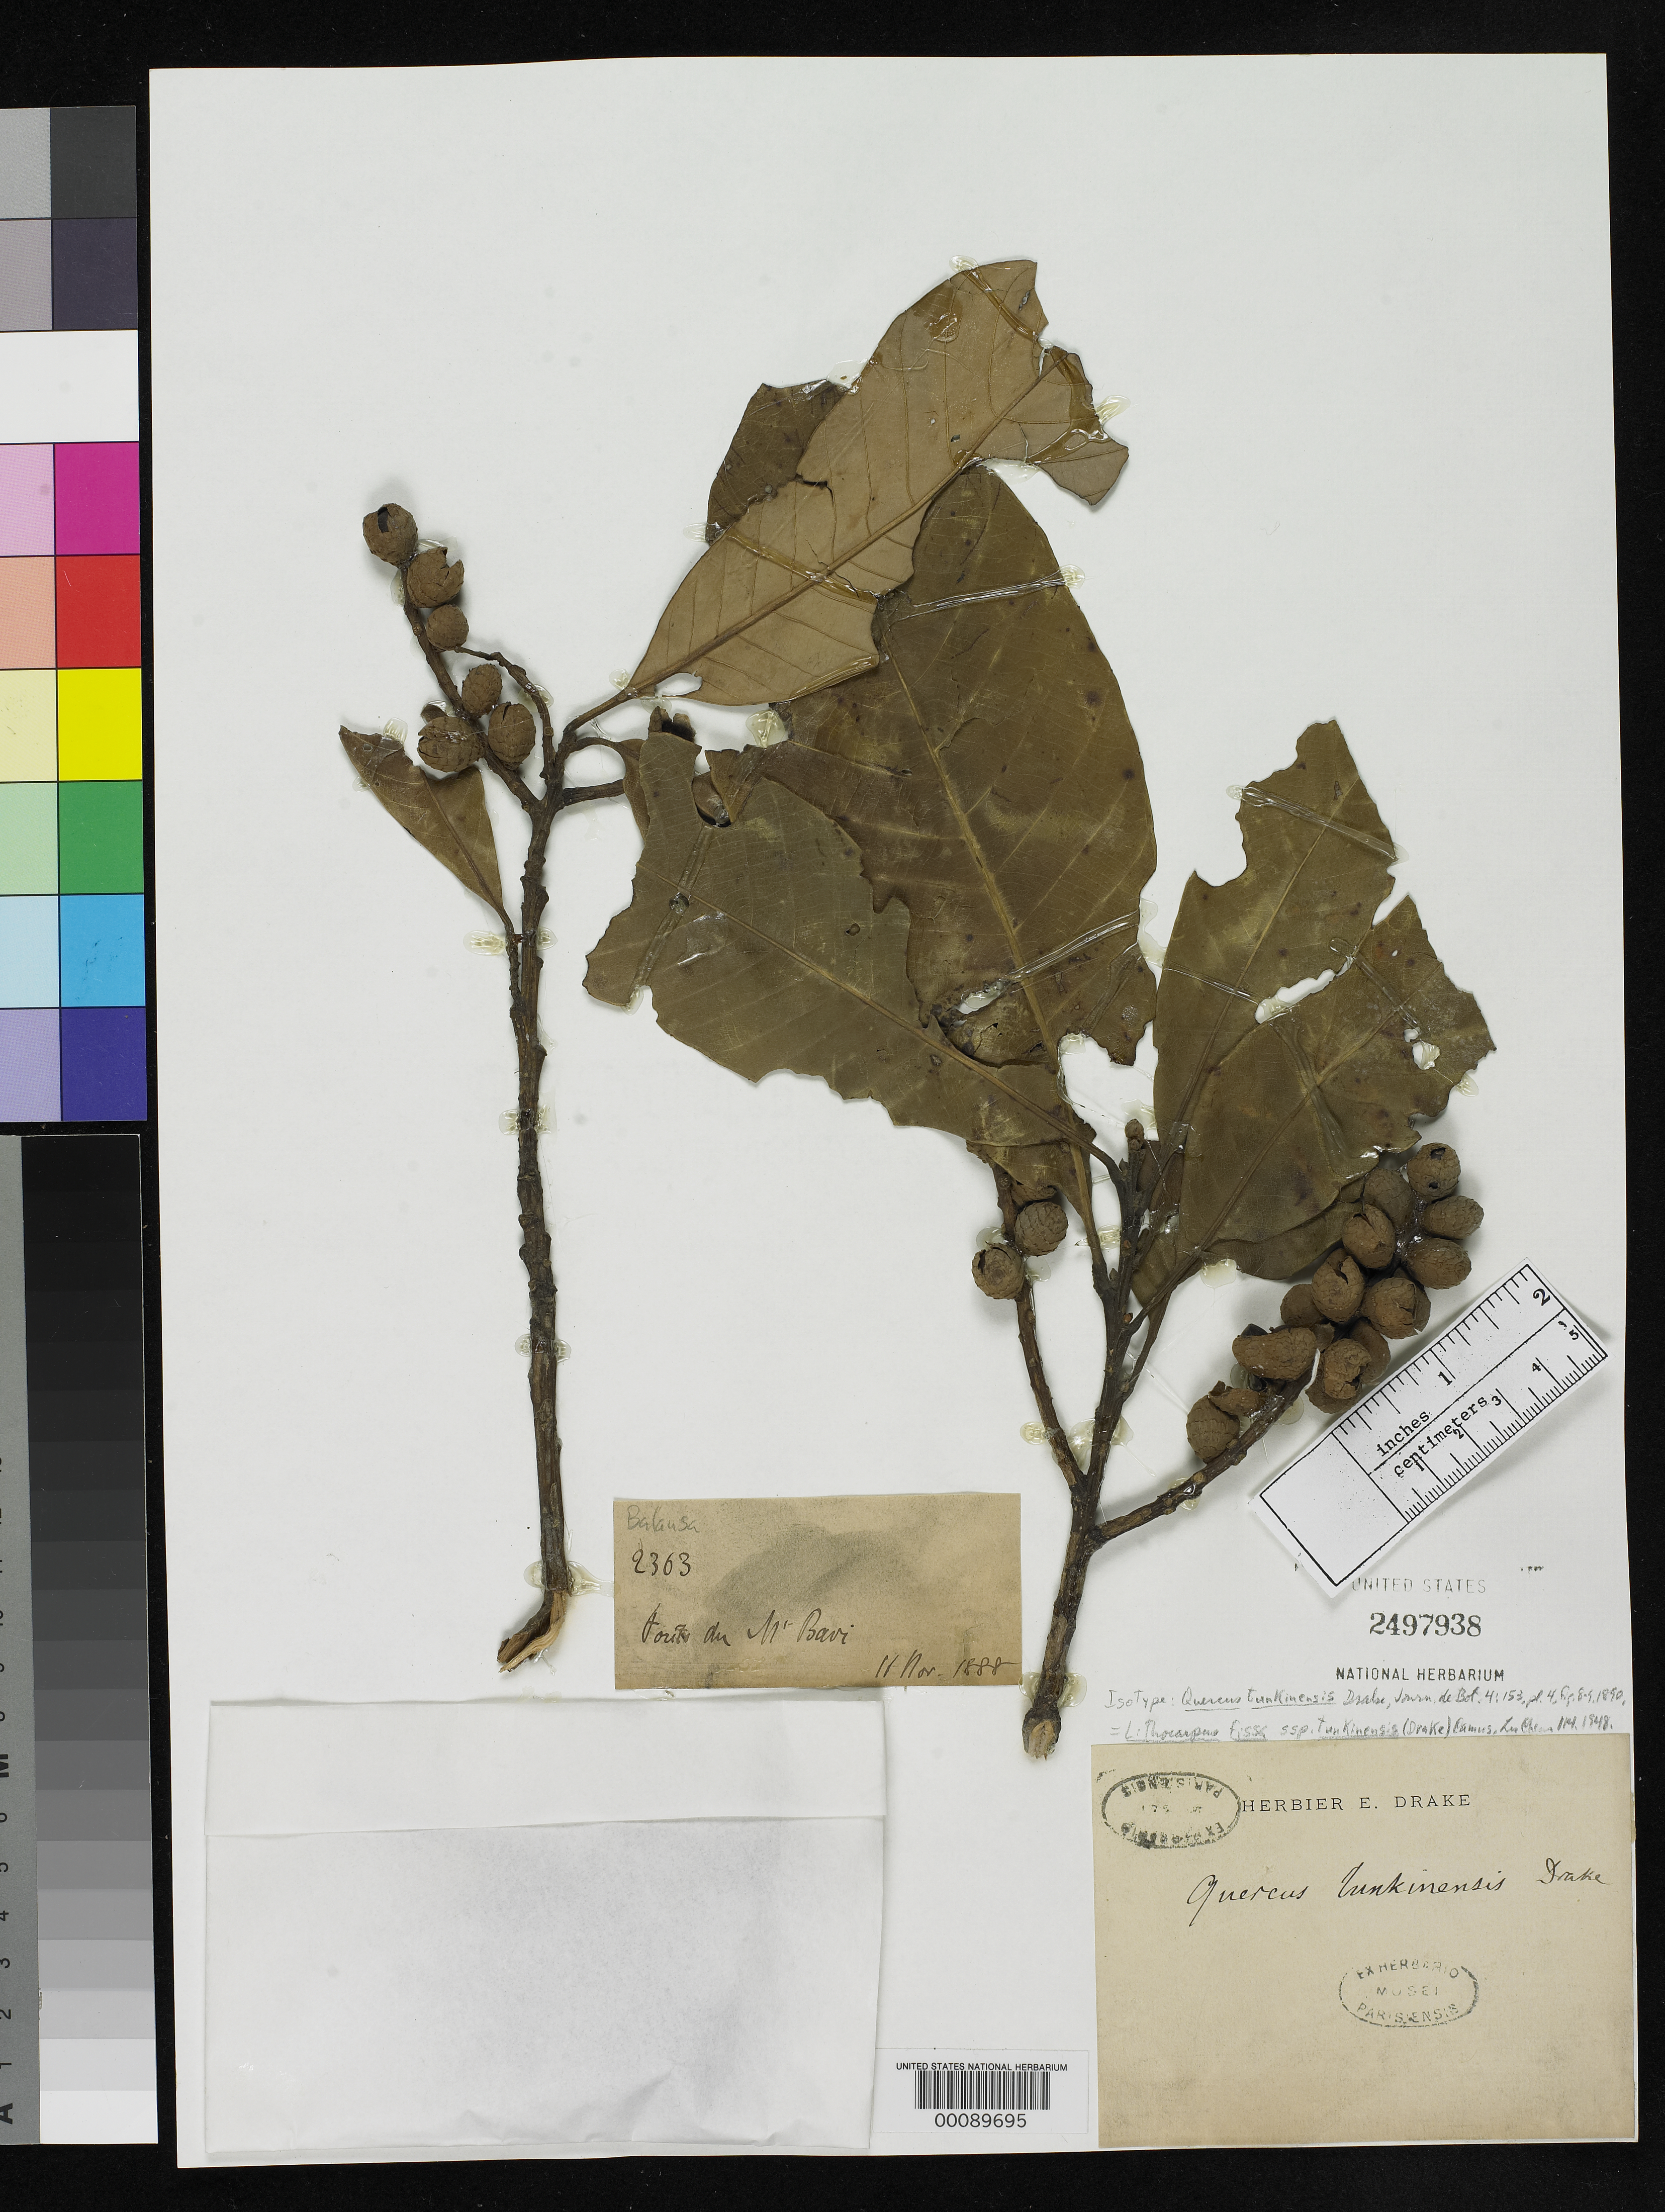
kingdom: Plantae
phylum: Tracheophyta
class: Magnoliopsida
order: Fagales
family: Fagaceae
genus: Quercus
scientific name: Quercus tunkinensis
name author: Drake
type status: Isotype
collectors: B. Balansa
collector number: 2363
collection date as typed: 11 Nov 1888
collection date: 1888-11-11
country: Vietnam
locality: Tonkin.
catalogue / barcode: US 2497938